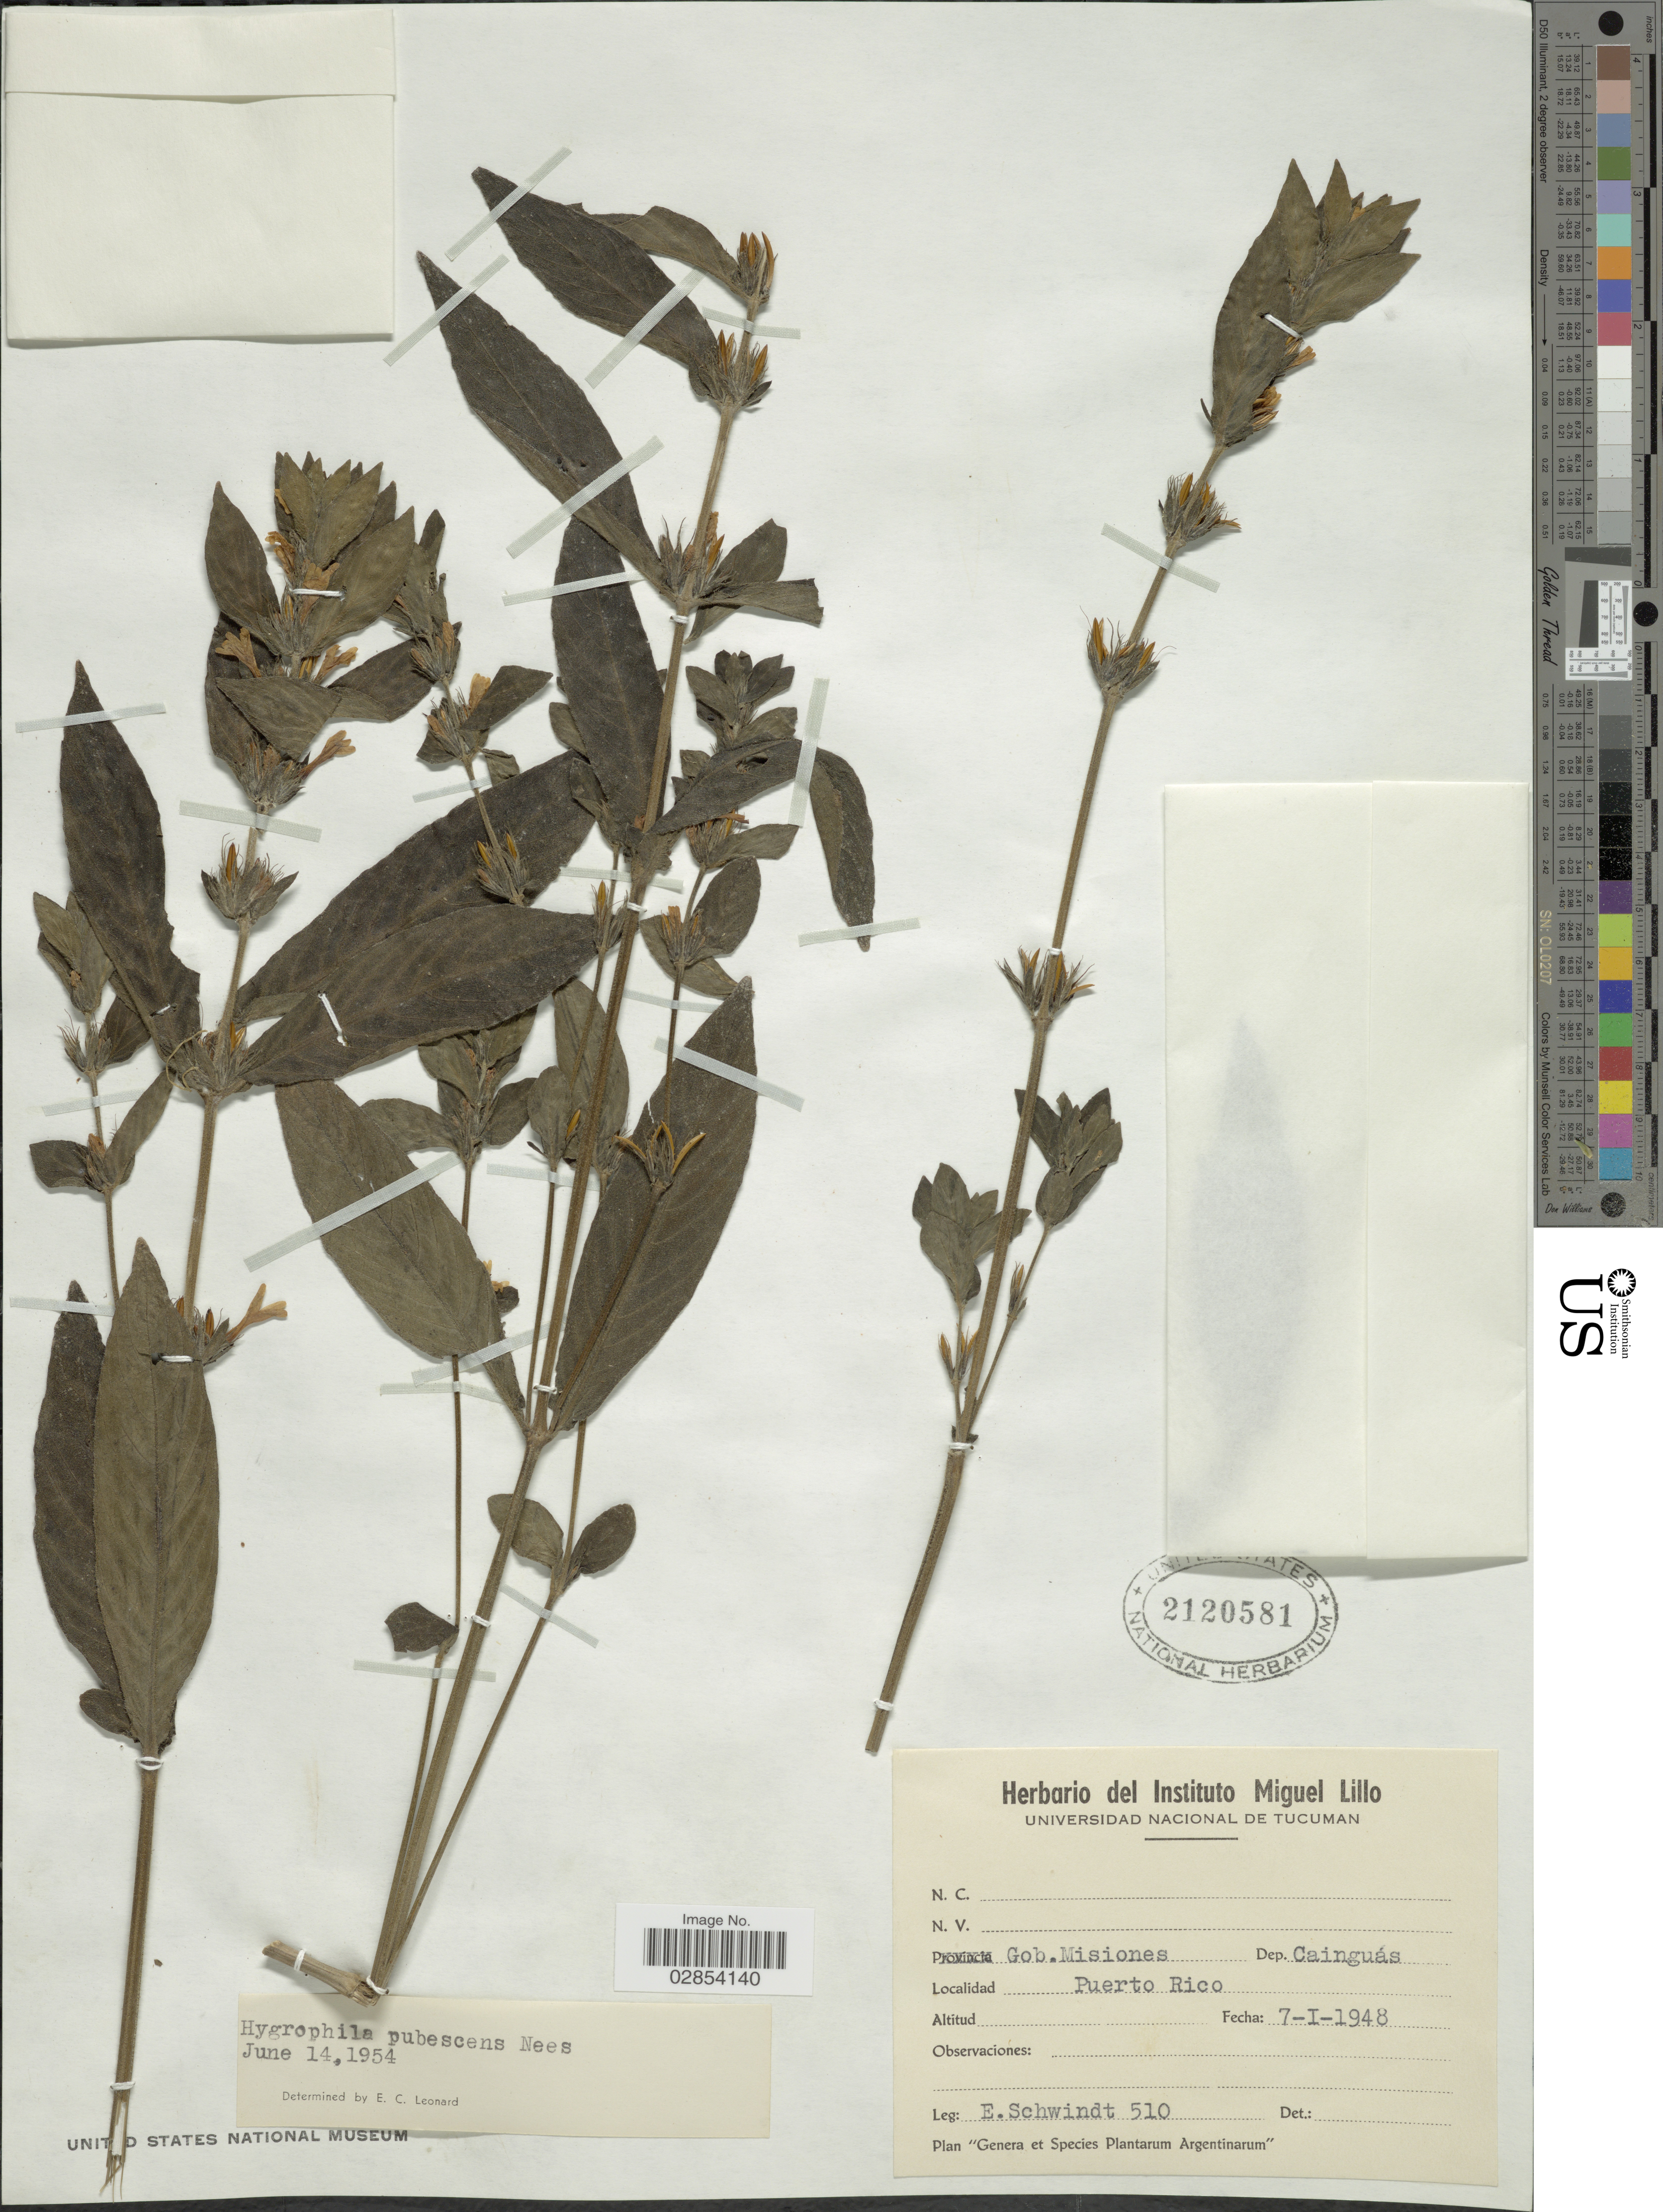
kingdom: Plantae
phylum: Tracheophyta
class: Magnoliopsida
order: Lamiales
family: Acanthaceae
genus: Hygrophila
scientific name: Hygrophila pubescens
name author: Nees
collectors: E. Schwindt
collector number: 510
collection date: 1948-01-07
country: Argentina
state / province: Misiones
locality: Gob. Misiones. Dep. Cainguás. Puerto Rico.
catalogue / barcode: US 2120581